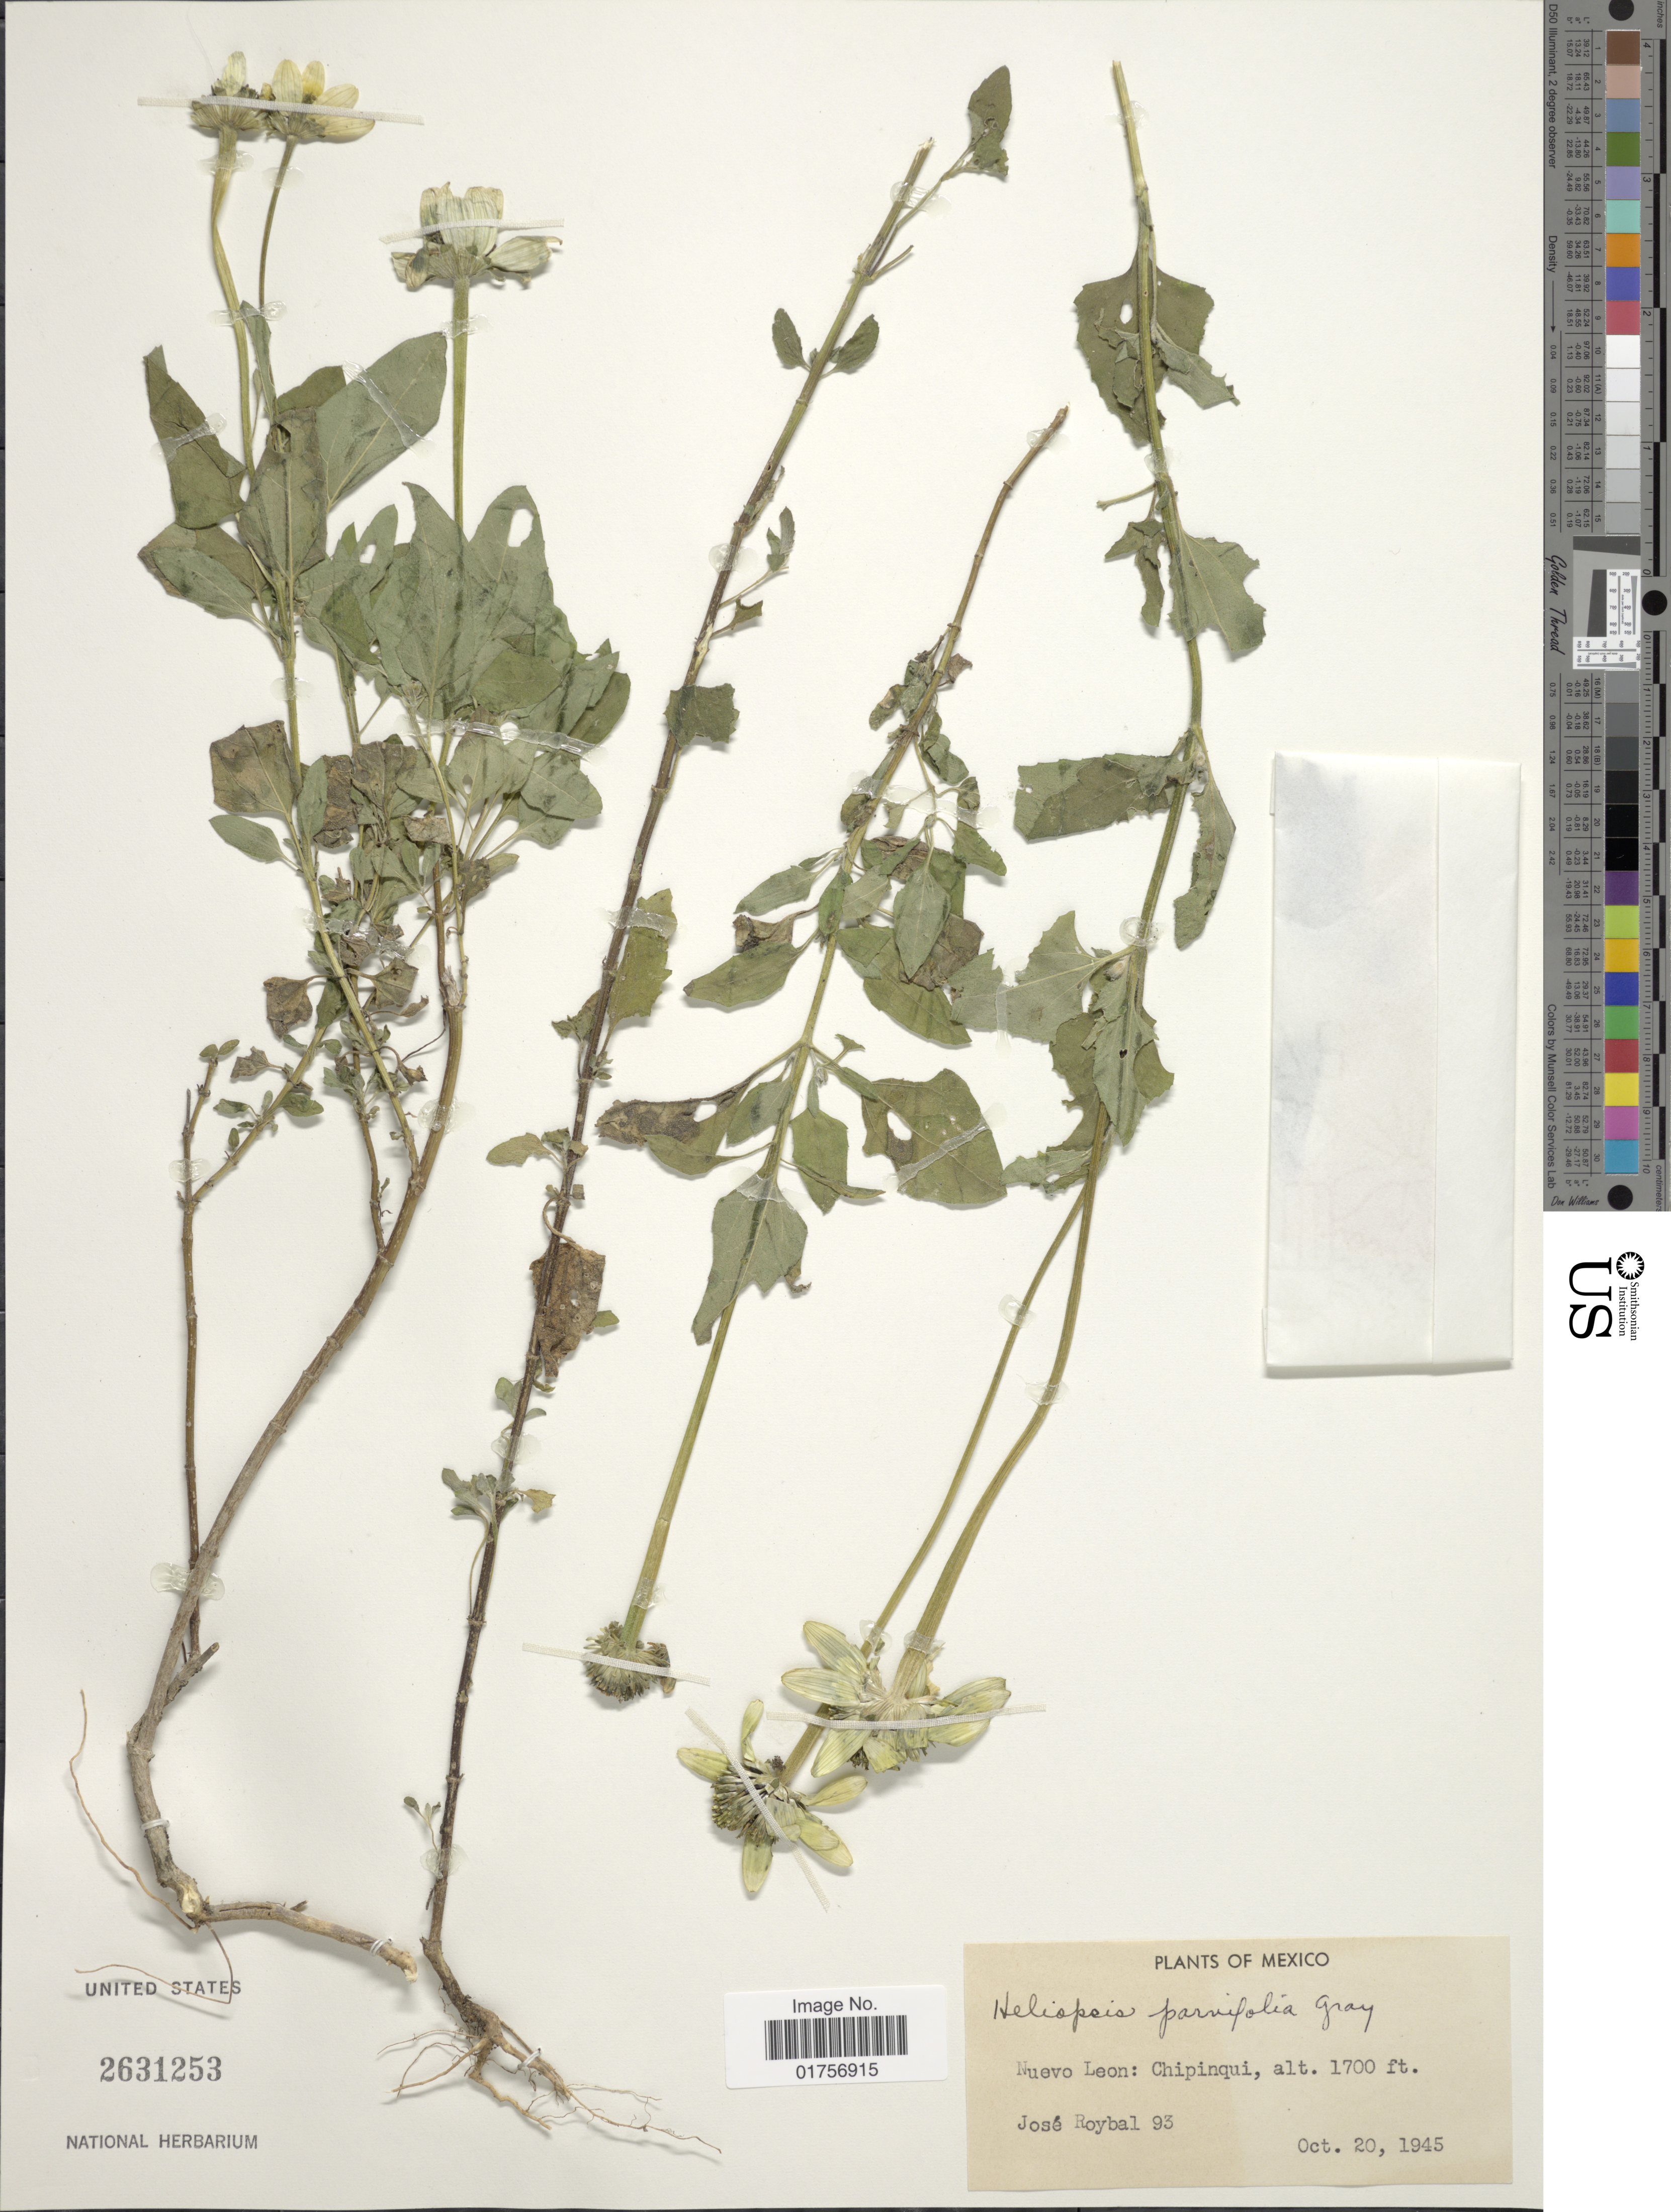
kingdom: Plantae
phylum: Tracheophyta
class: Magnoliopsida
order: Asterales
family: Asteraceae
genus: Heliopsis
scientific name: Heliopsis parvifolia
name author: A. Gray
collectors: J. J. Roybal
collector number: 93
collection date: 1945-10-20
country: Mexico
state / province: Nuevo León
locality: Chipinqui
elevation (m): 518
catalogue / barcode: US 2631253